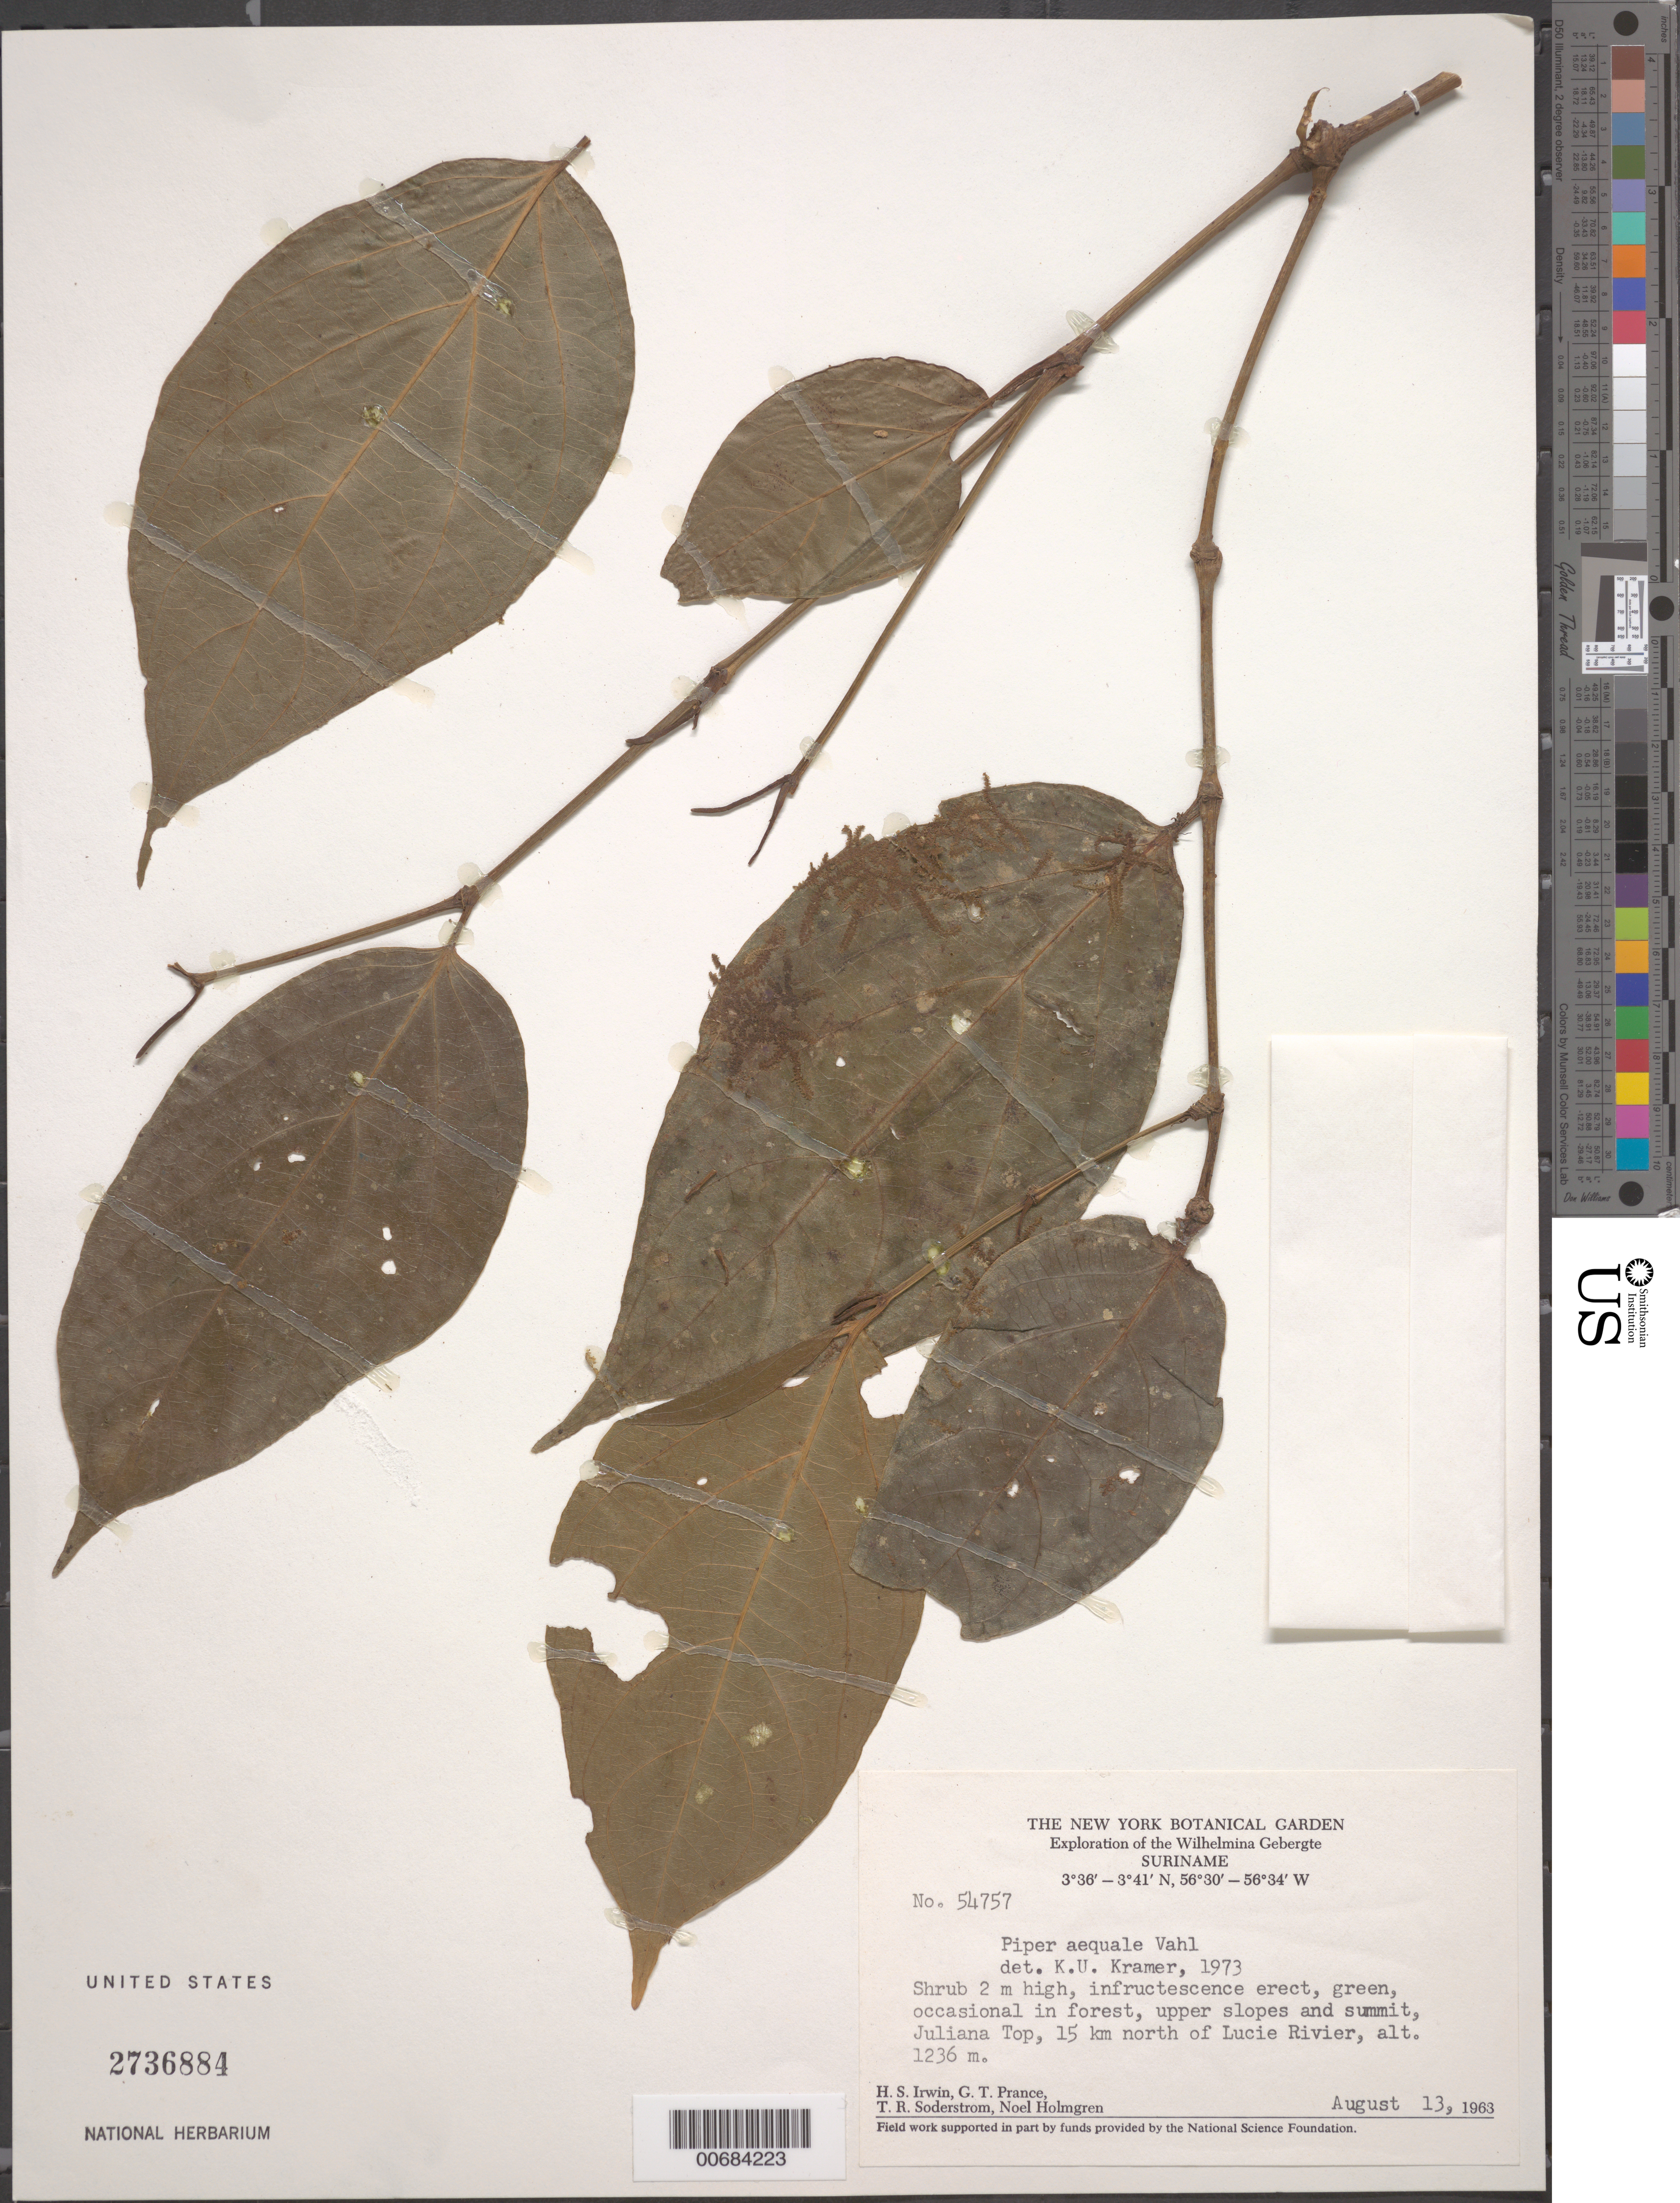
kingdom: Plantae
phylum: Tracheophyta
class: Magnoliopsida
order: Piperales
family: Piperaceae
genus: Piper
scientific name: Piper aequale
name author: Vahl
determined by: Kramer, K. U.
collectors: H. Irwin, G. T. Prance, T. R. Soderstrom & N. H. Holmgren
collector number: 54757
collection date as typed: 13-Aug-63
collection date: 1963-08-13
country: Suriname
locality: Juliana Top, 15 km N of Lucie R., Wilhelmina Gebergte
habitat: Forest, upper slopes and summit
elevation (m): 1236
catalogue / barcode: US 2736884